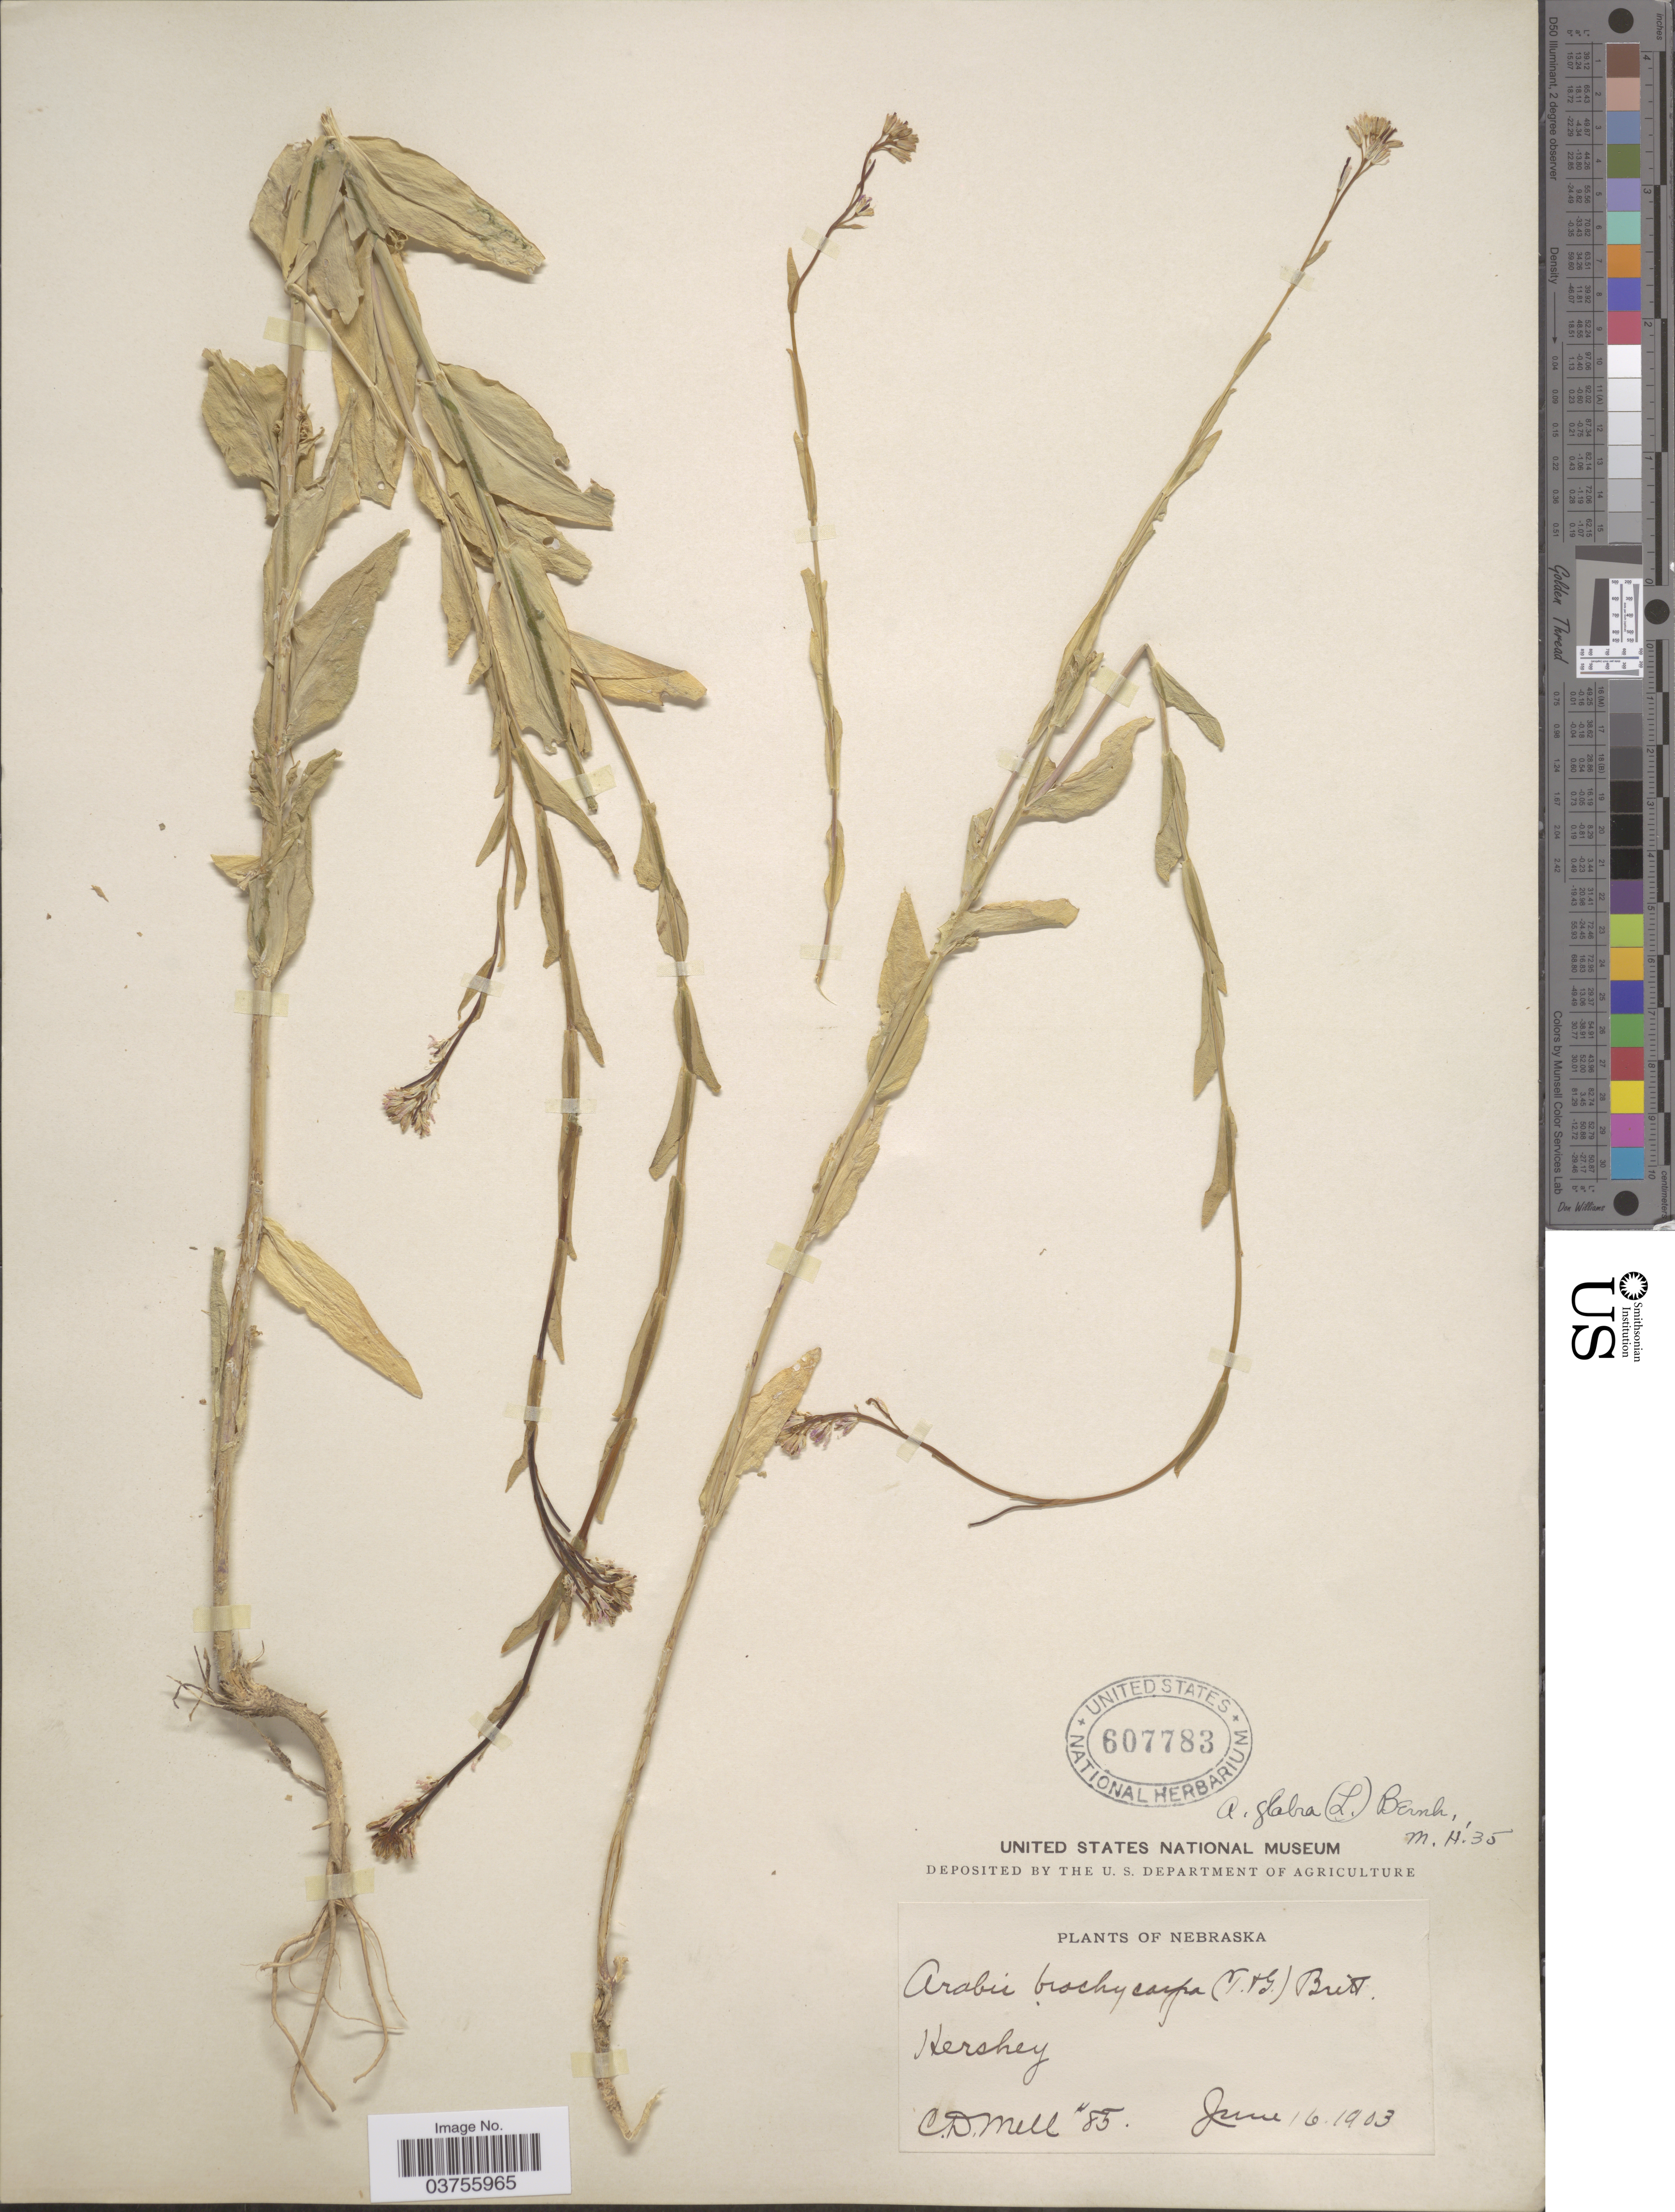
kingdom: Plantae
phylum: Tracheophyta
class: Magnoliopsida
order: Brassicales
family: Brassicaceae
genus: Turritis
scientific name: Turritis glabra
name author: L.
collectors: C. D. Mell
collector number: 85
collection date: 1903-06-16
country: United States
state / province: Nebraska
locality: Hershey.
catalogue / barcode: US 607783